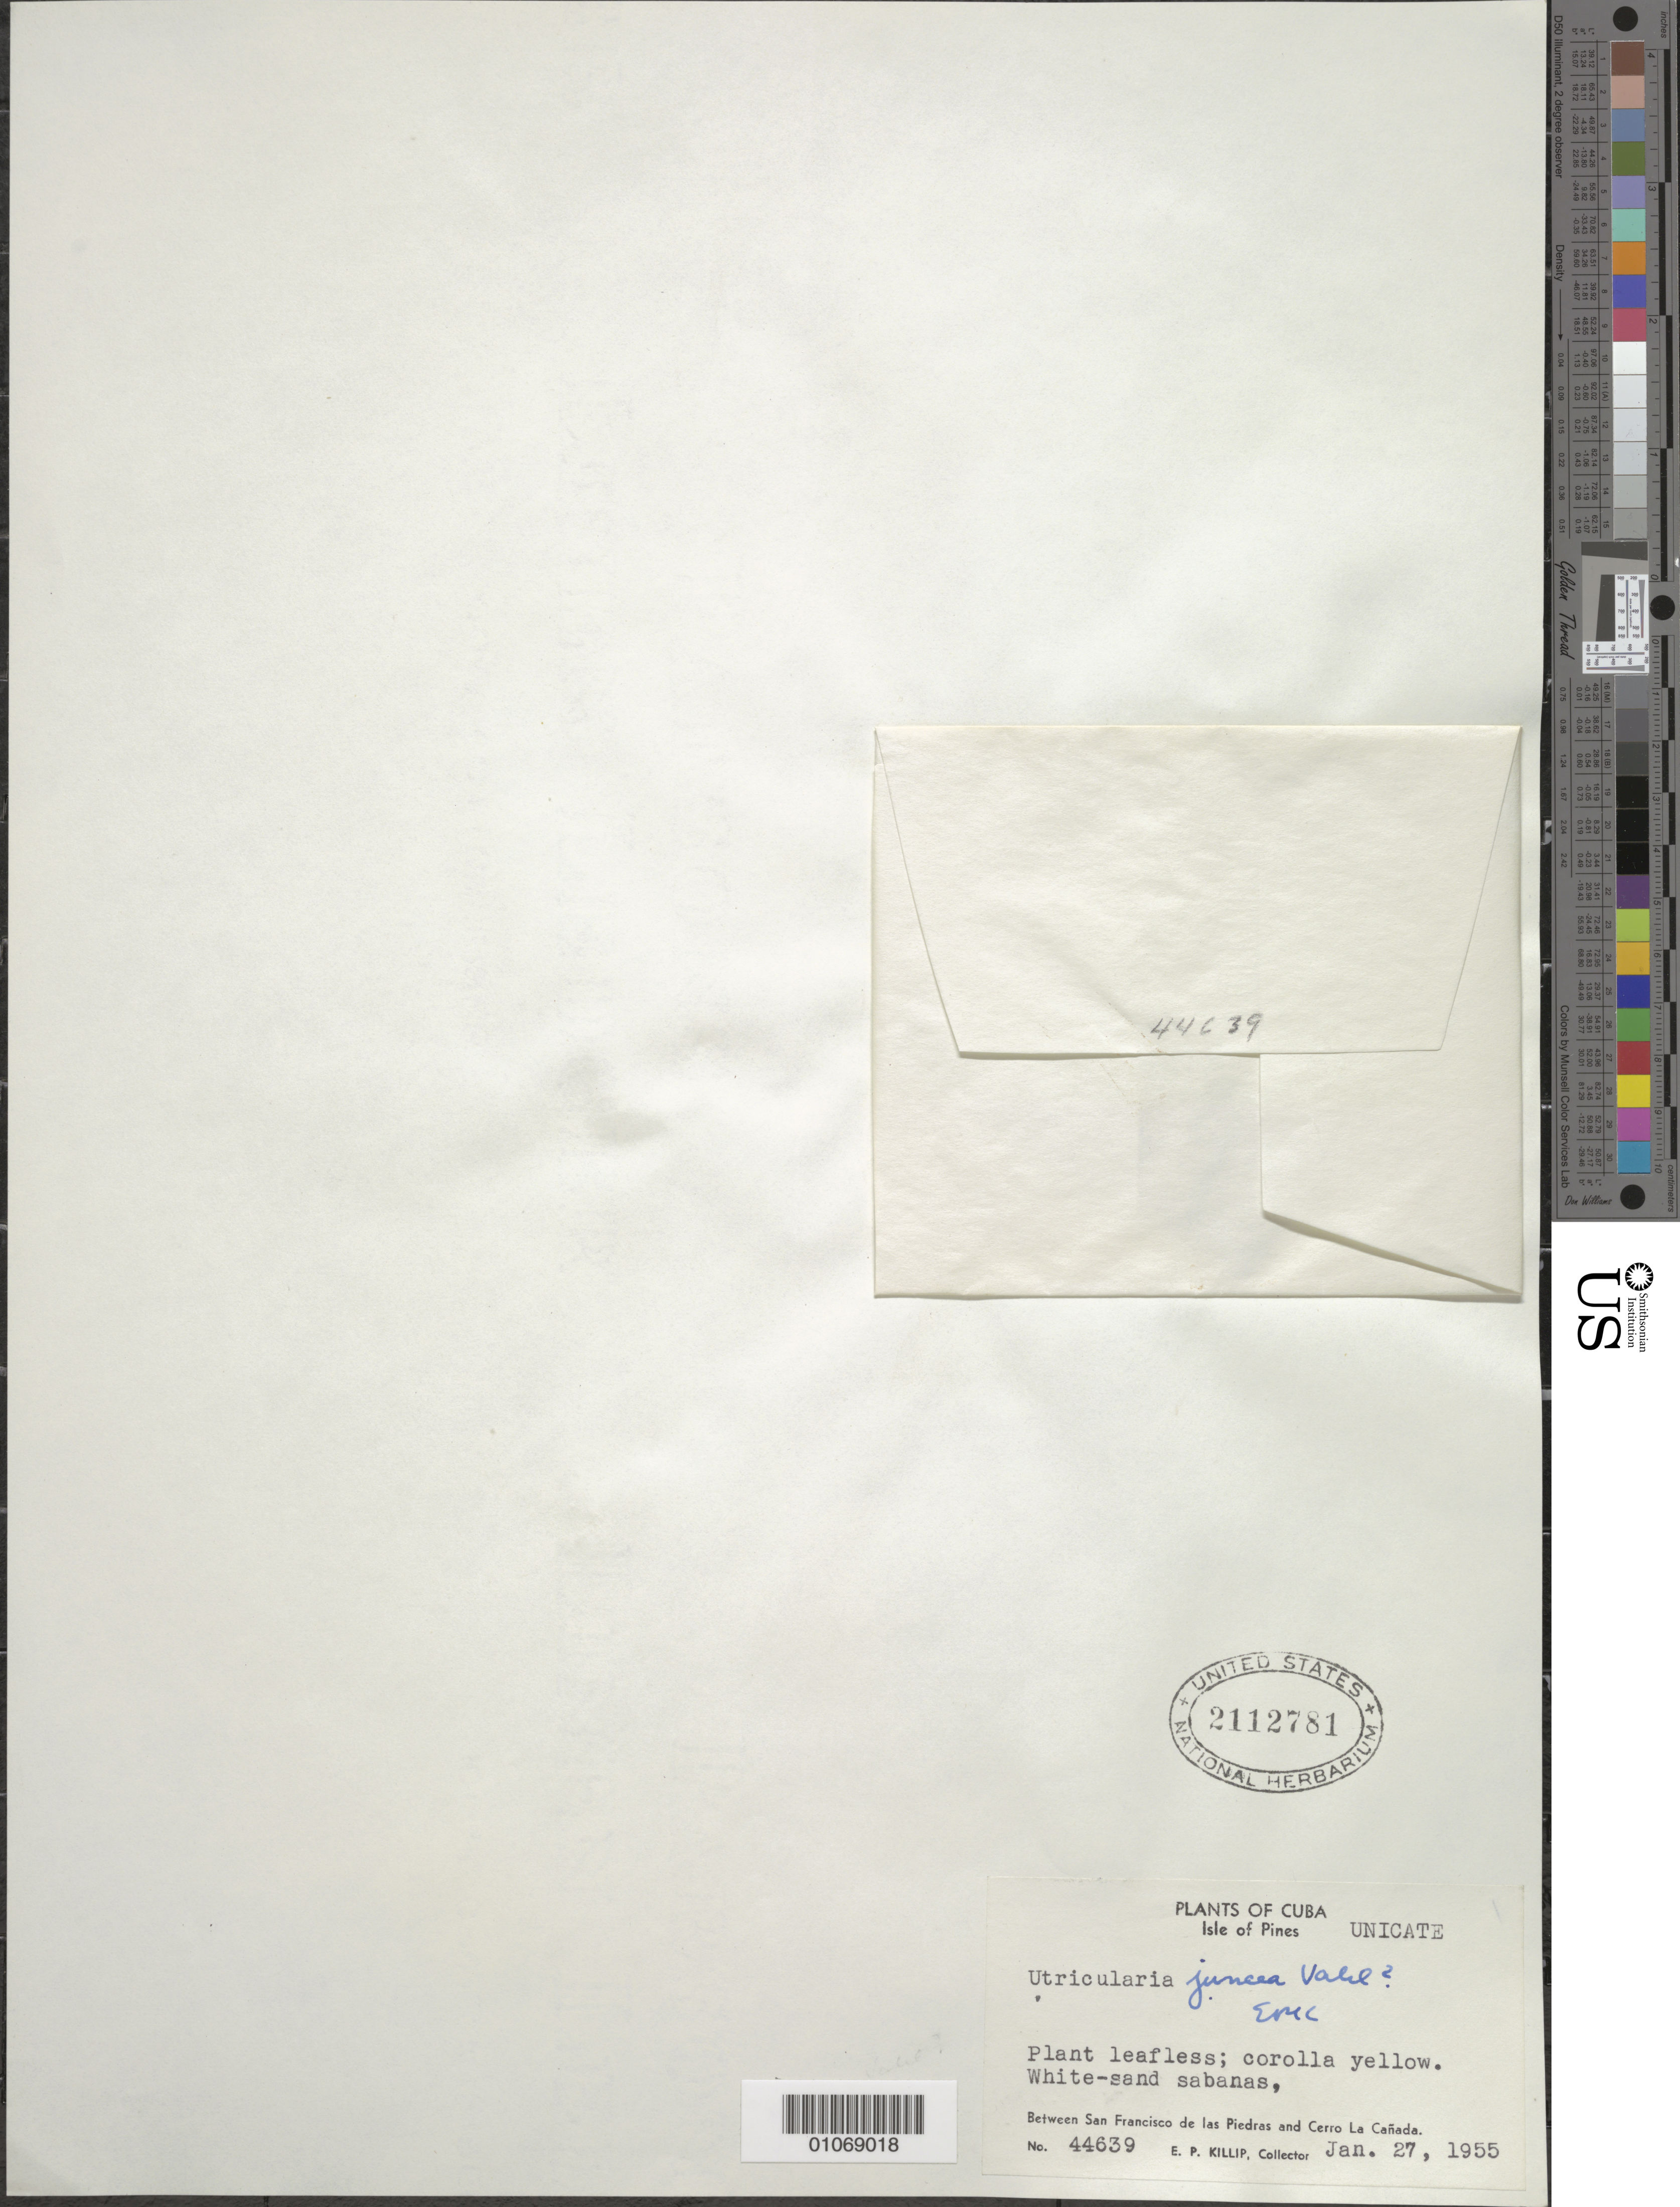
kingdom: Plantae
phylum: Tracheophyta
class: Magnoliopsida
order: Lamiales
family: Lentibulariaceae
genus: Utricularia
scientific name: Utricularia juncea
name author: Vahl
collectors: E. P. Killip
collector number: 44639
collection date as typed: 27 Jan 1955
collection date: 1955-01-27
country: Cuba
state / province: Isla de La Juventud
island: Isla de la Juventud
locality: Isle of Pines, between San Francisco de las Piedras and Cerro La Canada White sand savannas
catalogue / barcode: US 2112781